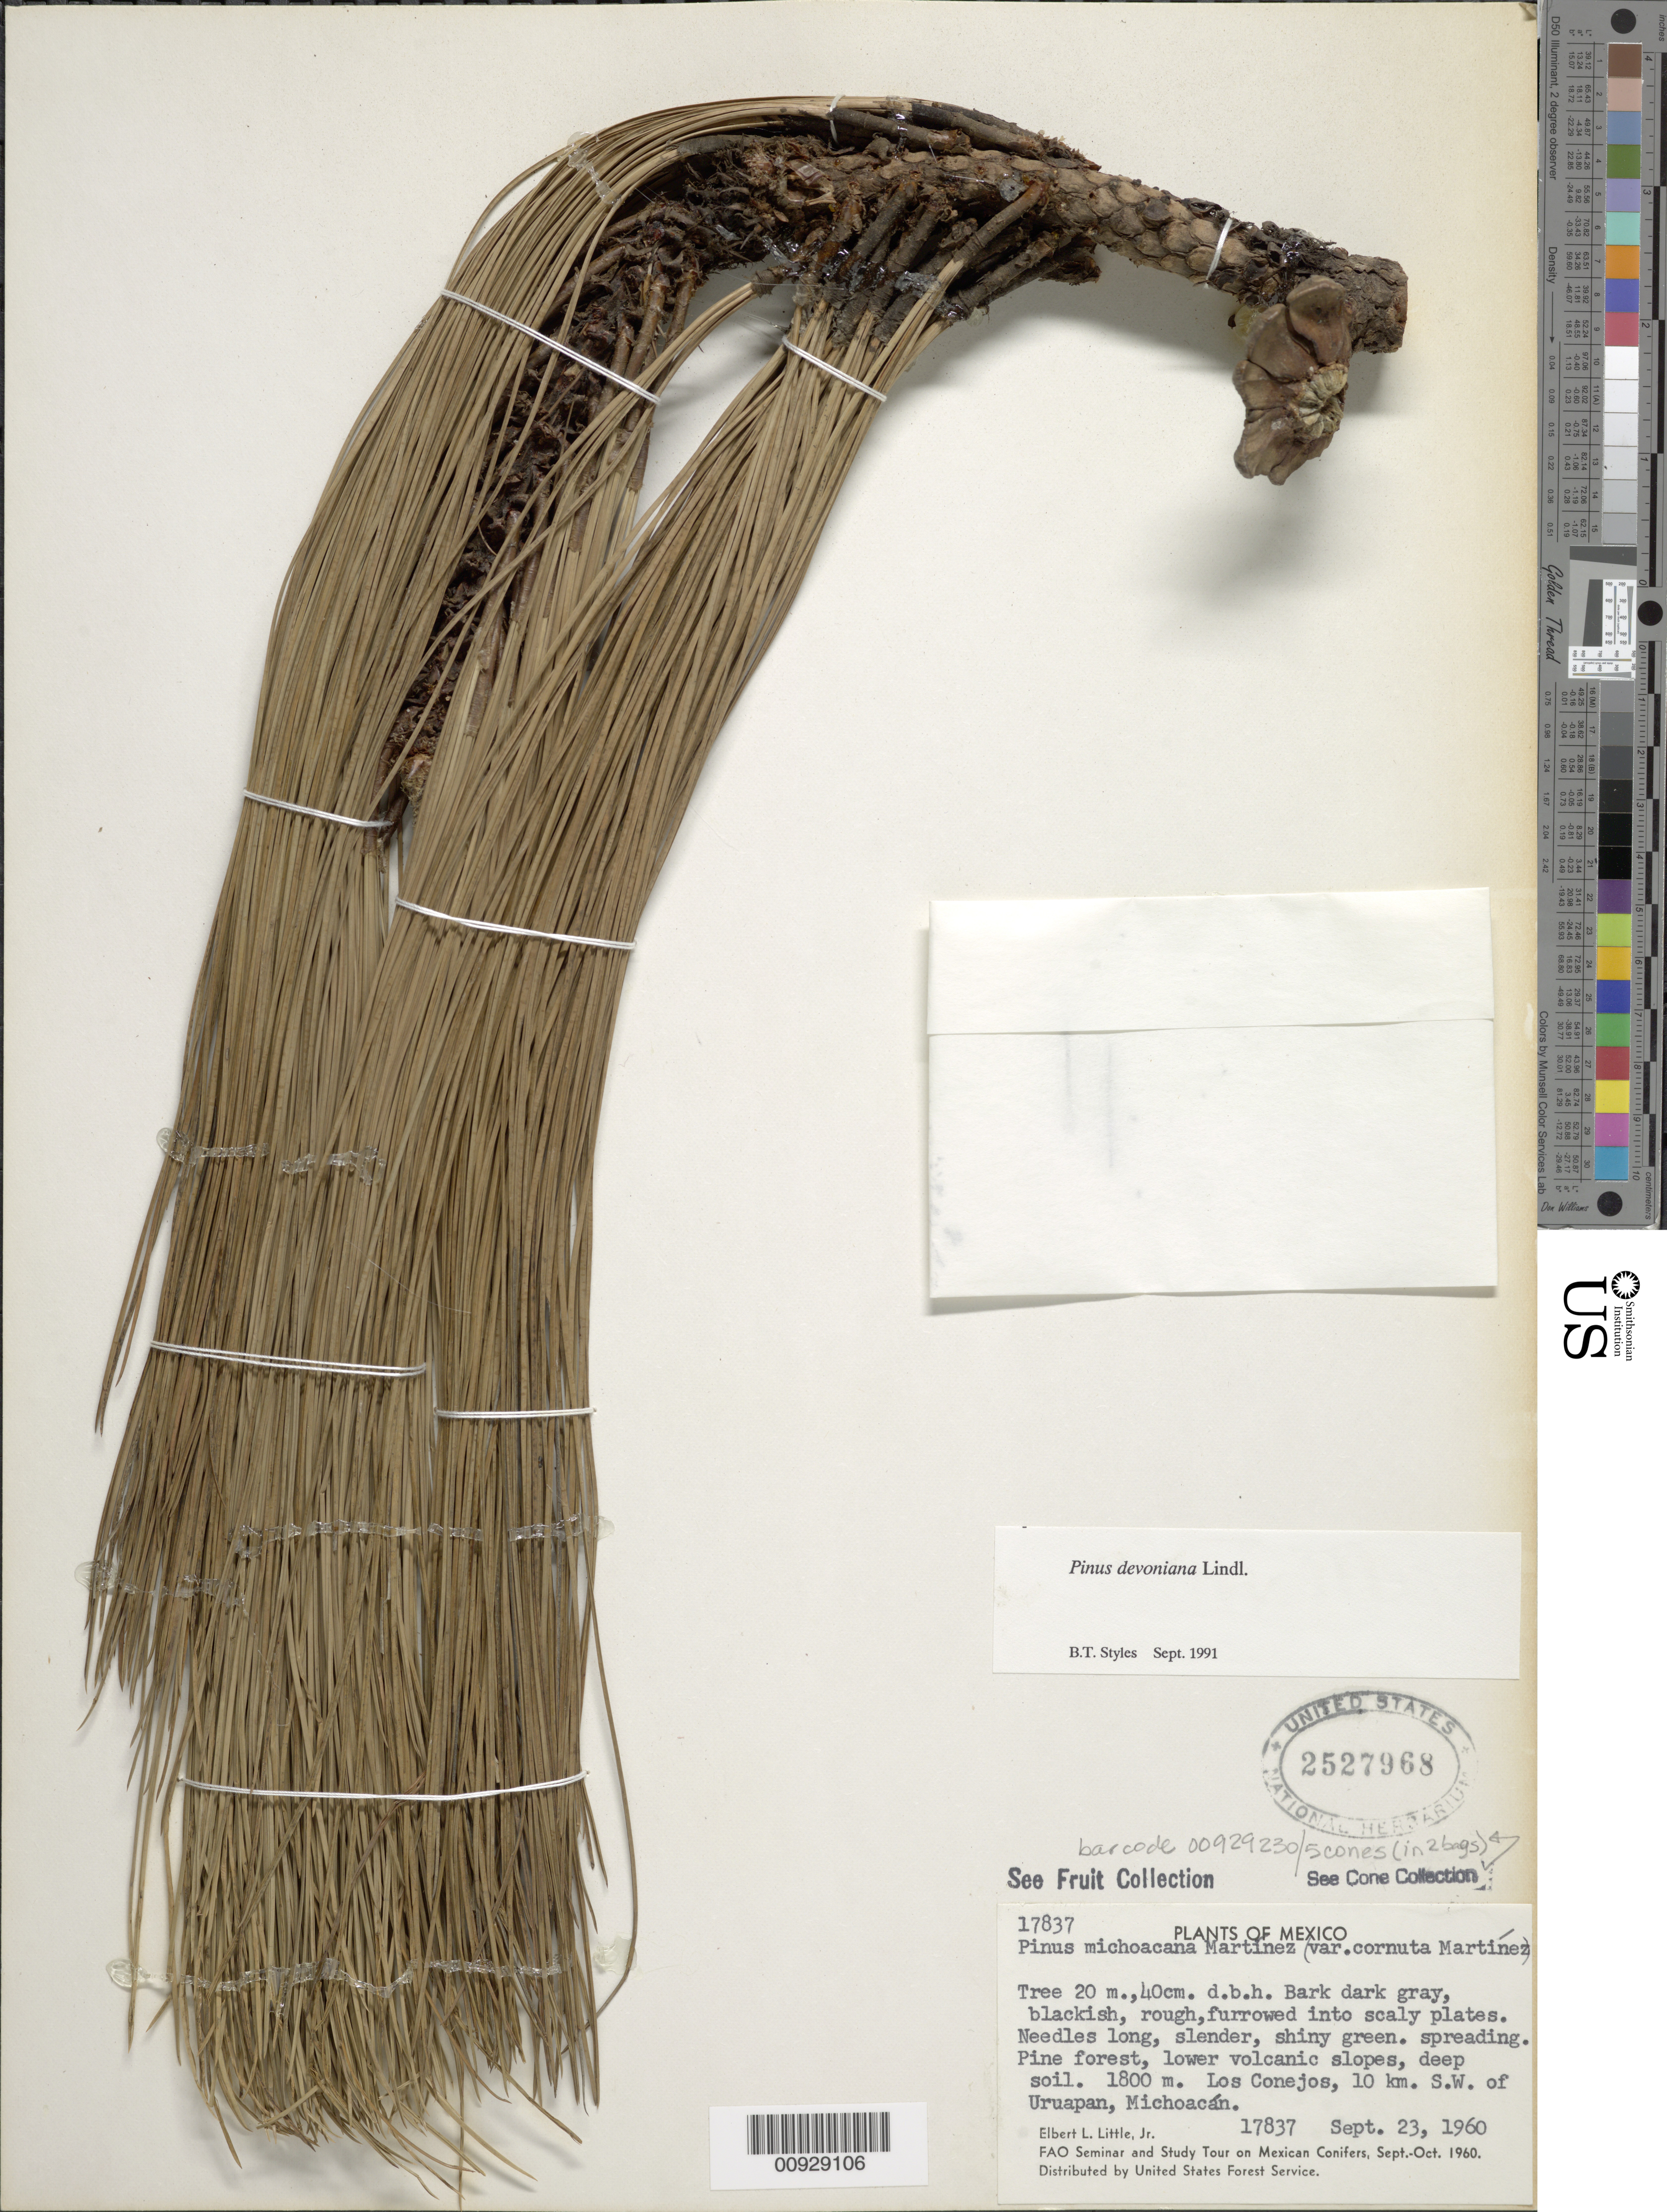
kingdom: Plantae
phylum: Tracheophyta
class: Pinopsida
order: Pinales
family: Pinaceae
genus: Pinus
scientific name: Pinus devoniana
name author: Lindl.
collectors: E. L. Little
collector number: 17837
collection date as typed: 23 Sep 1960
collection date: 1960-09-23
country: Mexico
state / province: Michoacán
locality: Los Conejos, 10 km. SW of Uruapan.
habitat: Pine forest, lower volcanic slopes, deep soil.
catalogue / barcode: US 2527968